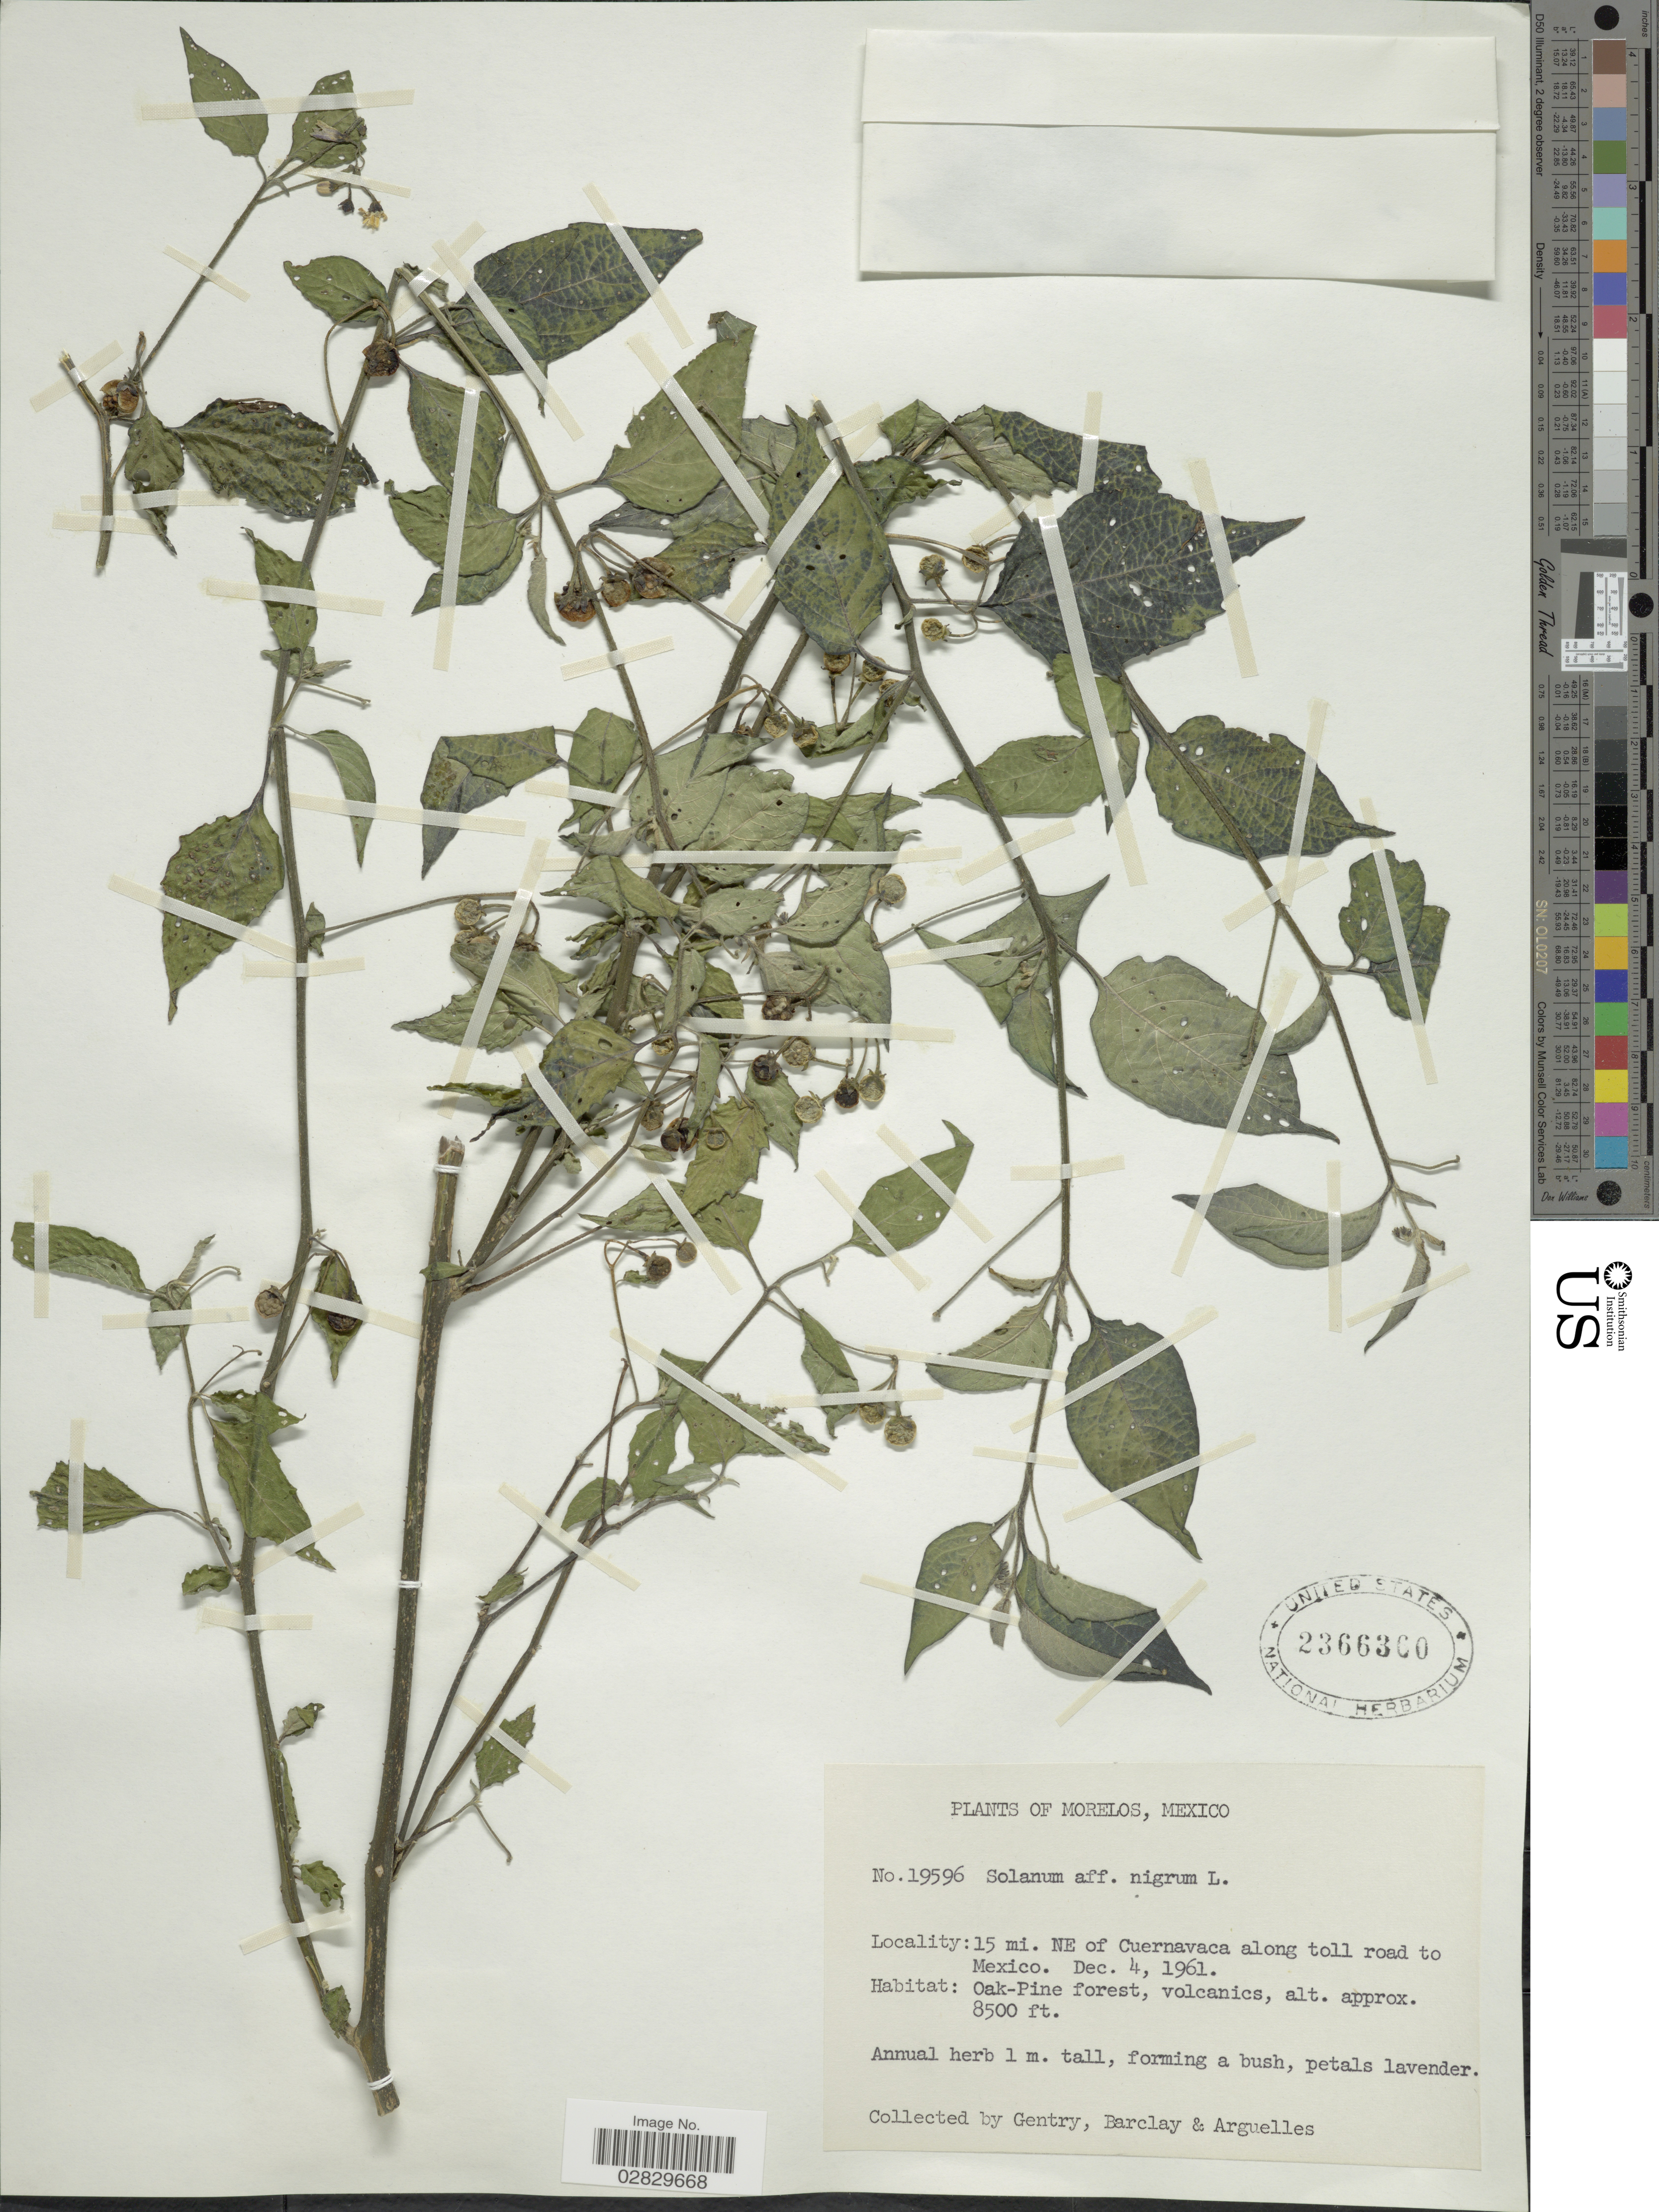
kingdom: Plantae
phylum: Tracheophyta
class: Magnoliopsida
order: Solanales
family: Solanaceae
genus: Solanum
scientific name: Solanum nigrescens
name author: M. Martens & Galeotti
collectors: Gentry, --, -- Barclay & Arguelles, --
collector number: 19596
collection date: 1961-12-04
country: Mexico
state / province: Morelos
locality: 15 mi. NE of Cuernavaca along toll road to Mexico.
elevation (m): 2591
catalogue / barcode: US 2366360